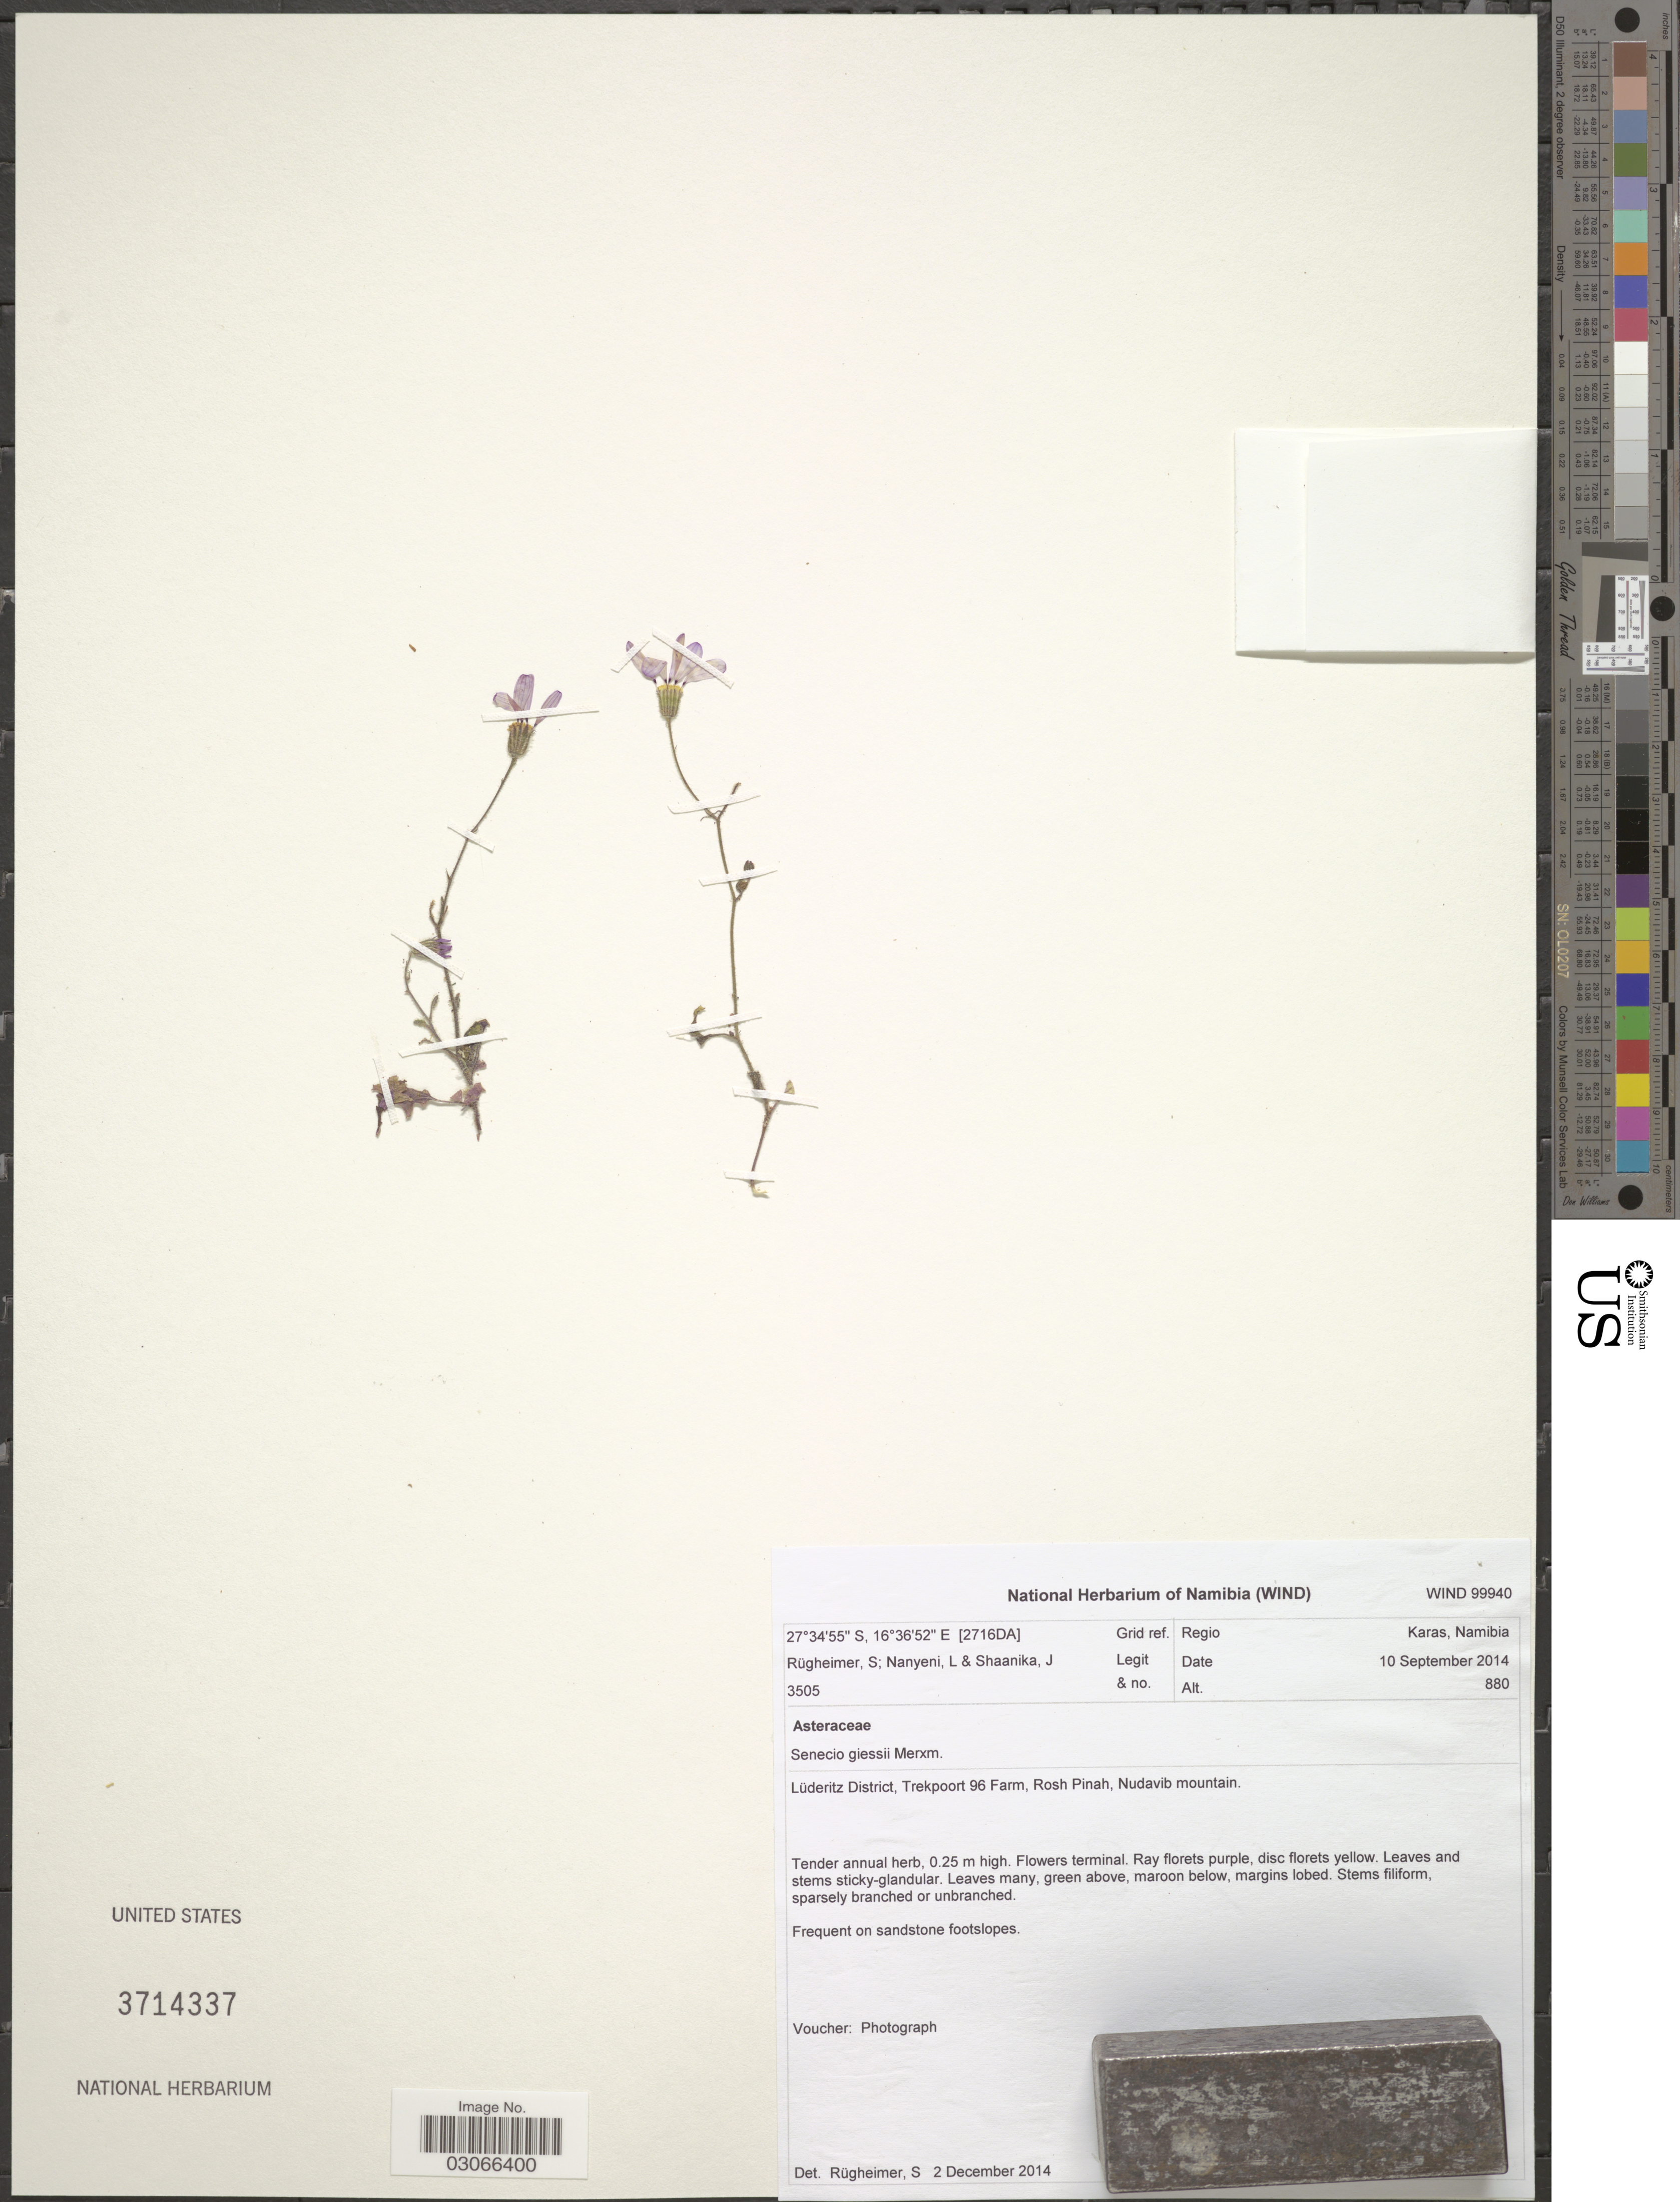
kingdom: Plantae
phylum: Tracheophyta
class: Magnoliopsida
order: Asterales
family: Asteraceae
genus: Senecio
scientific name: Senecio giessii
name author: Merxm.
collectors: S. Rugheimer, L. Nanyeni & J. Shaanika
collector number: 3505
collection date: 2014-09-10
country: Namibia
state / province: Karas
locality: [2716DA] Grid ref. Regio Karas. Lüderitz District, Trekpoort 96 Farm, Rosh Pinah, Nudavib mountain.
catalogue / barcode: US 3714337